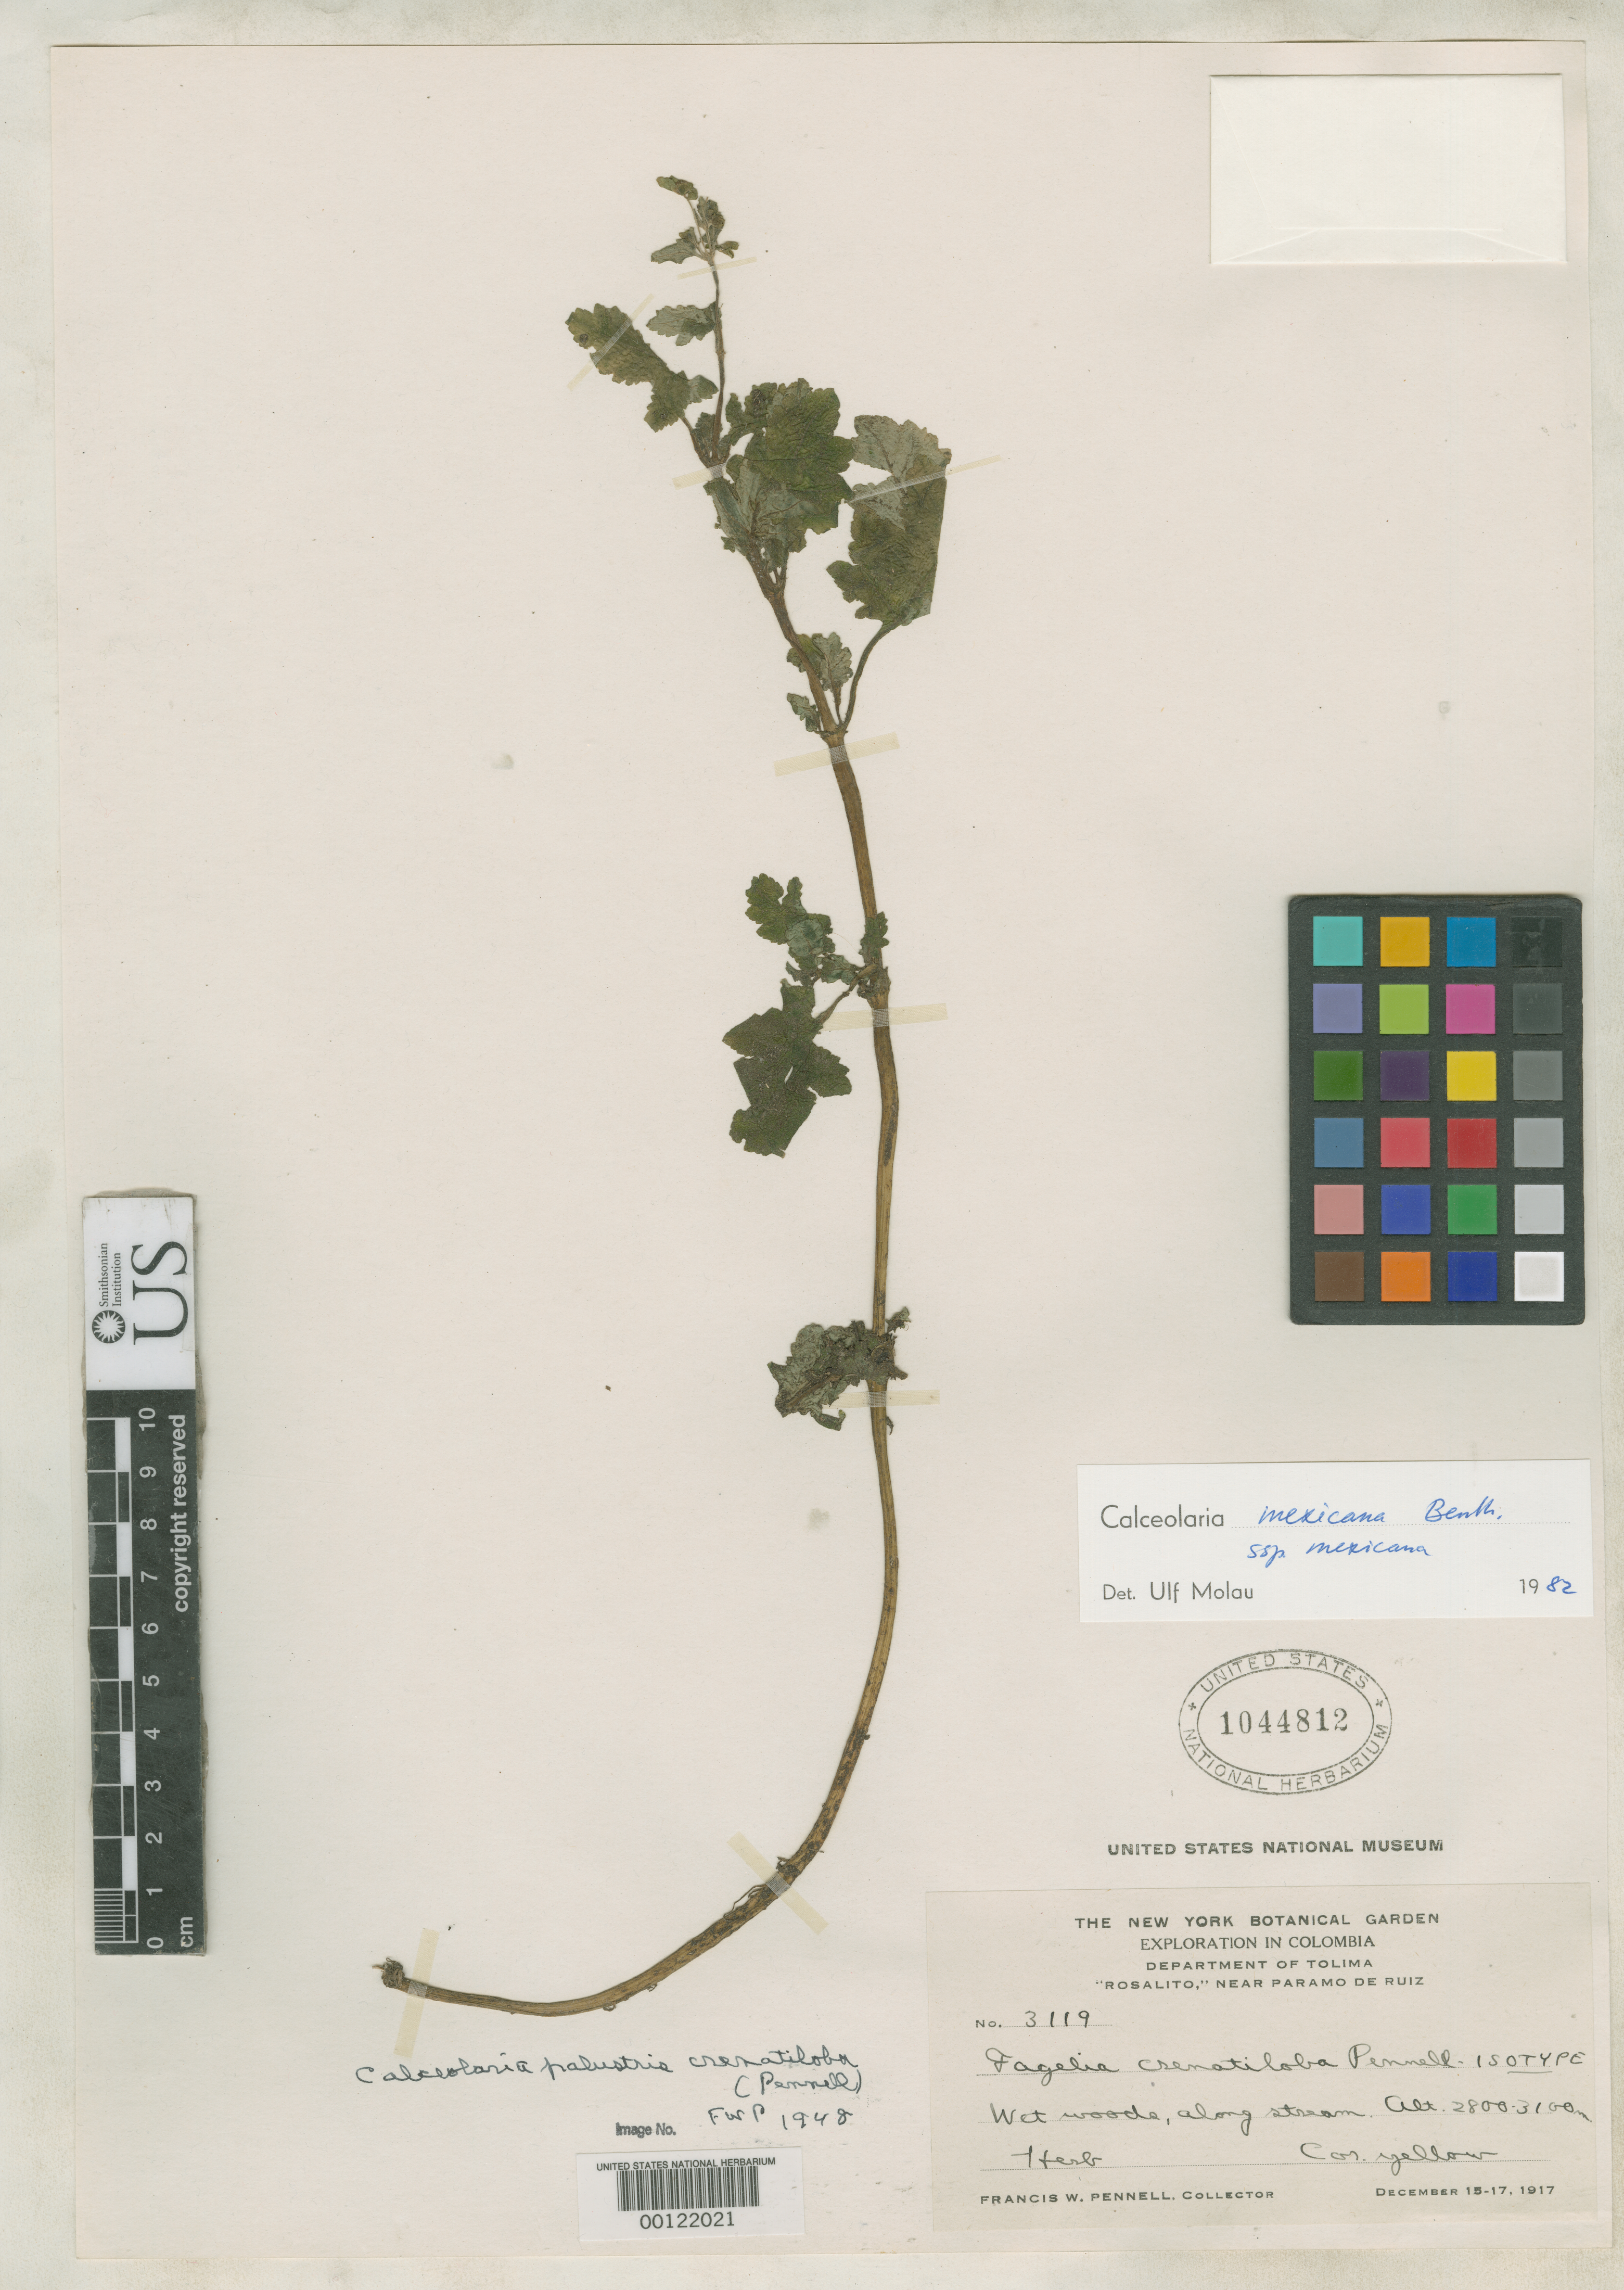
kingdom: Plantae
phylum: Tracheophyta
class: Magnoliopsida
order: Lamiales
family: Calceolariaceae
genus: Fagelia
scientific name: Fagelia crenatiloba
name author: Pennell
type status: Isotype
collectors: F. W. Pennell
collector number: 3119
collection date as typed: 17 Dec 1917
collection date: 1917-12-17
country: Colombia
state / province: Tolima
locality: "Rosalito", Paramo de Ruiz.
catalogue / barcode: US 1044812